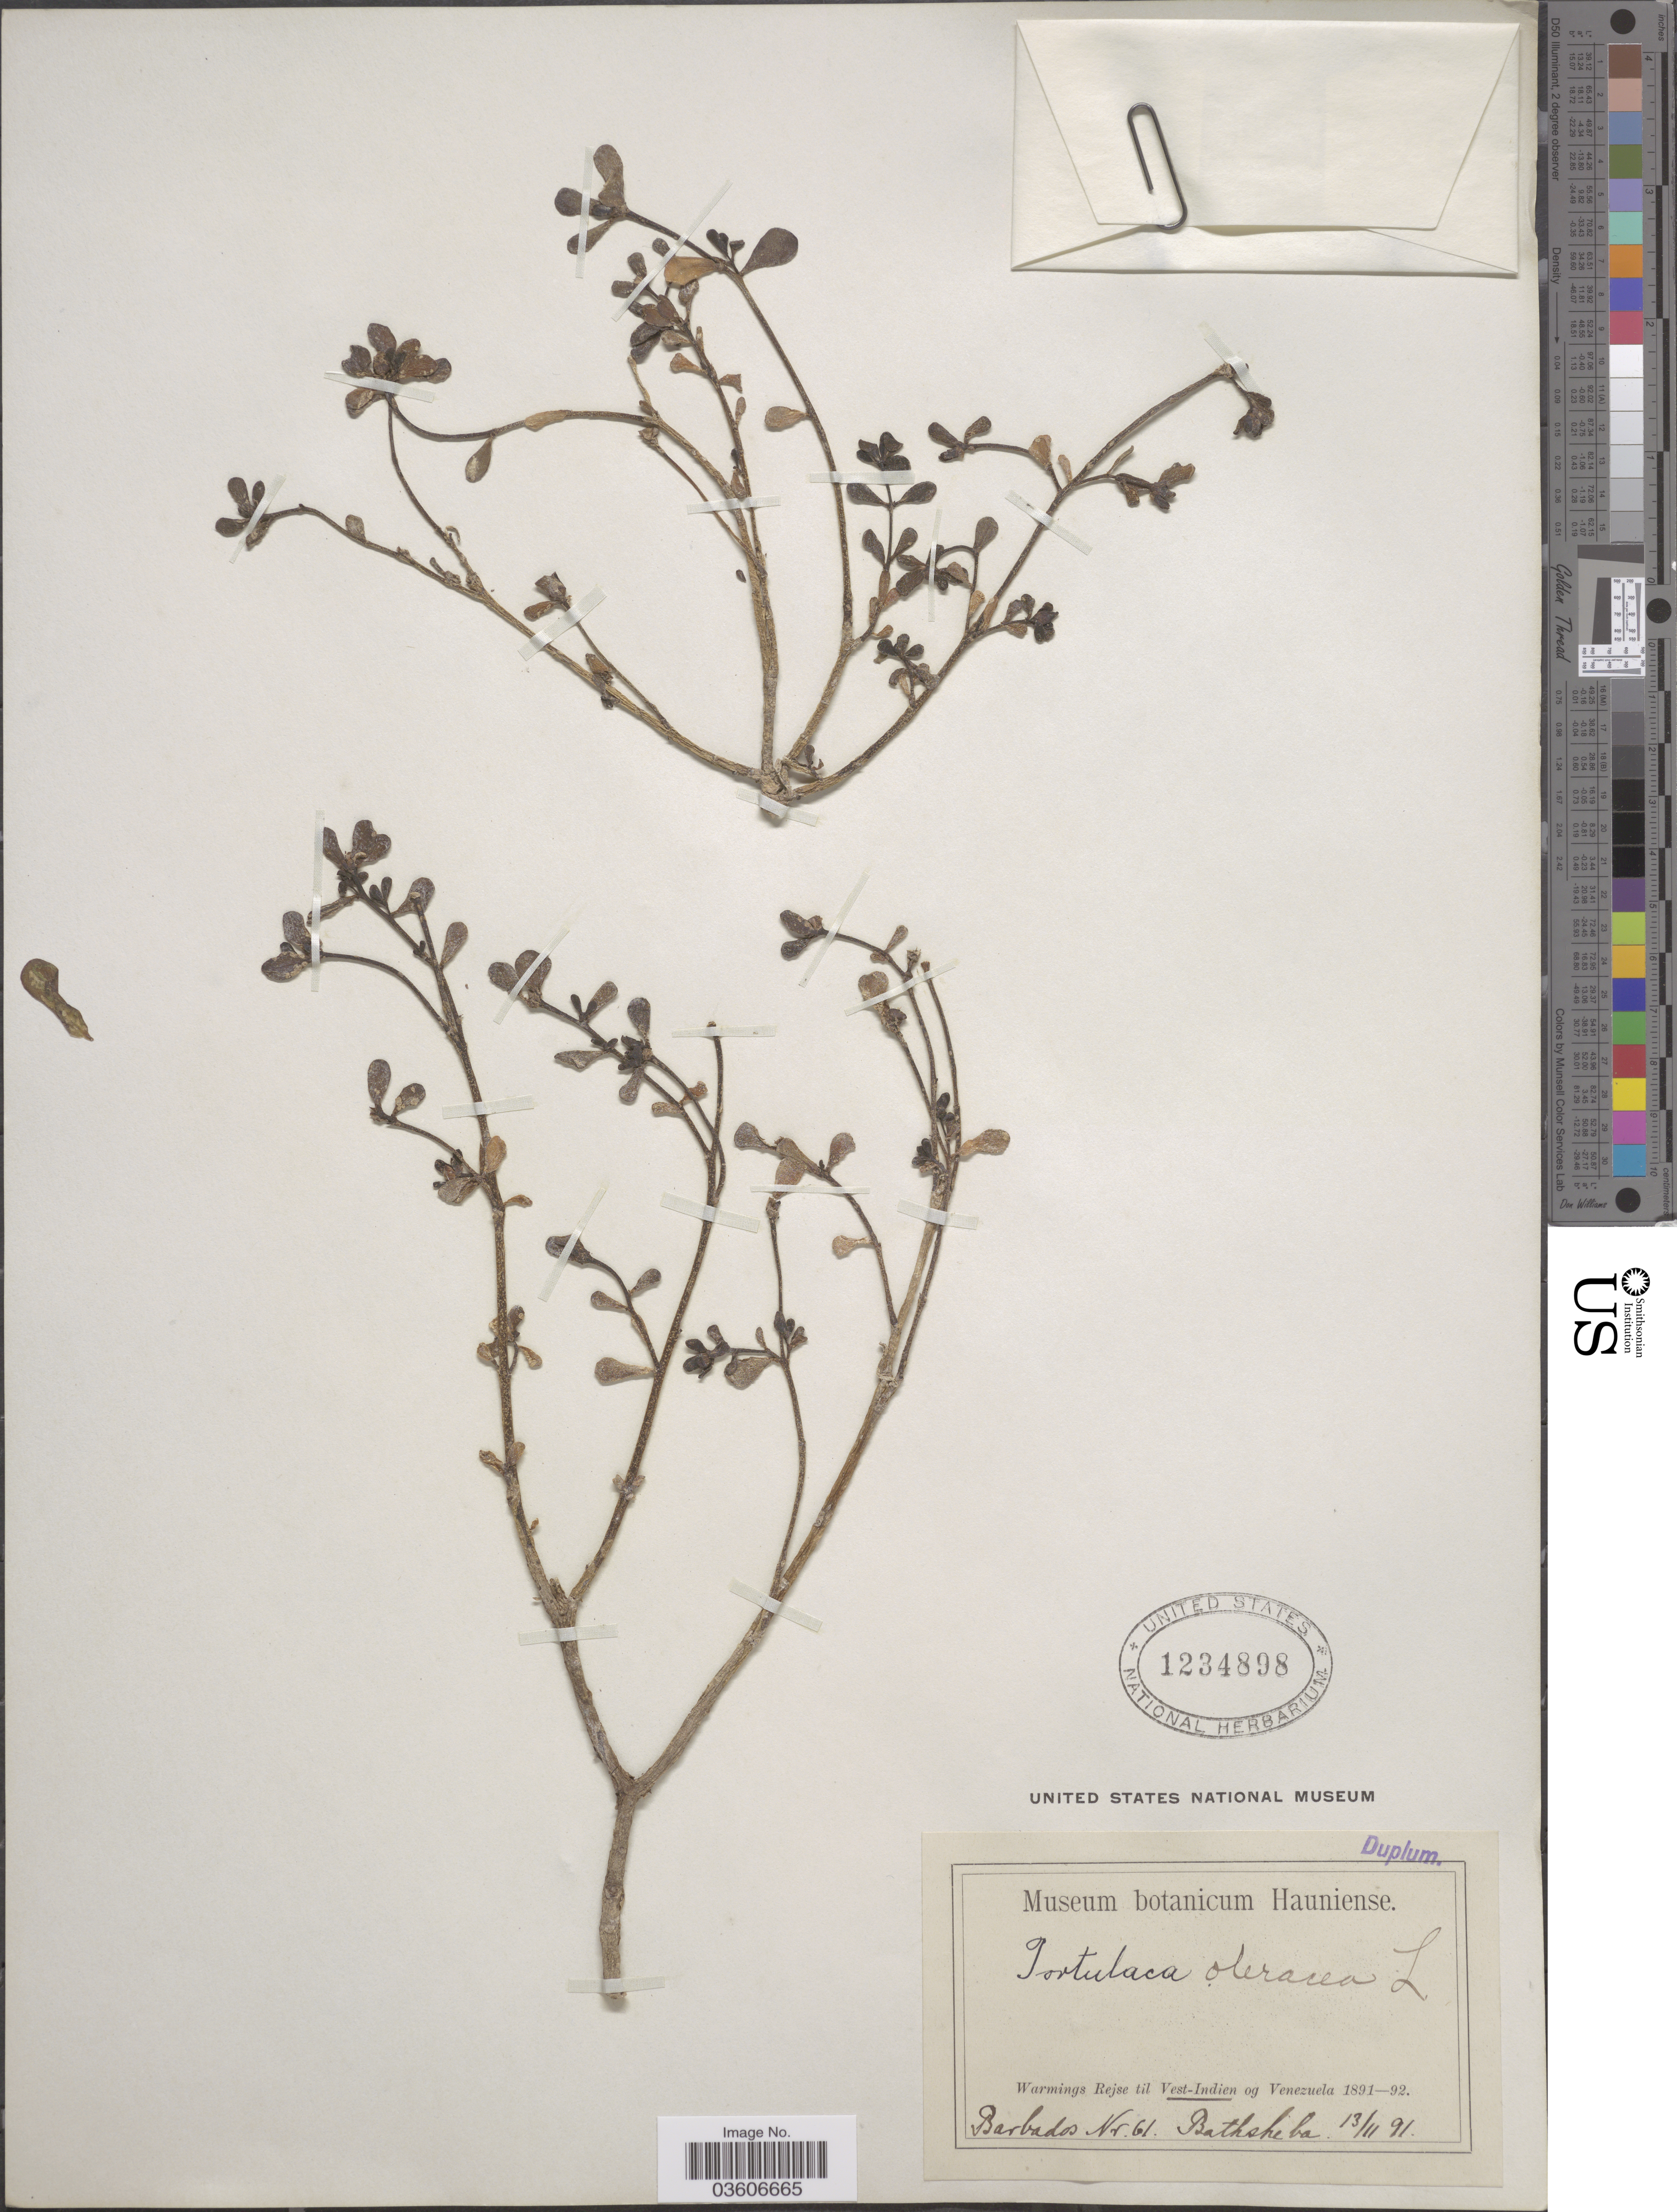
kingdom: Plantae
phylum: Tracheophyta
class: Magnoliopsida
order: Caryophyllales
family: Portulacaceae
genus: Portulaca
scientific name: Portulaca oleracea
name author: L.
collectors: -. Warmings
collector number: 61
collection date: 1891-11-13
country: Barbados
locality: Vest-Indien. Barbados. Bathsheba.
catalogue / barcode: US 1234898